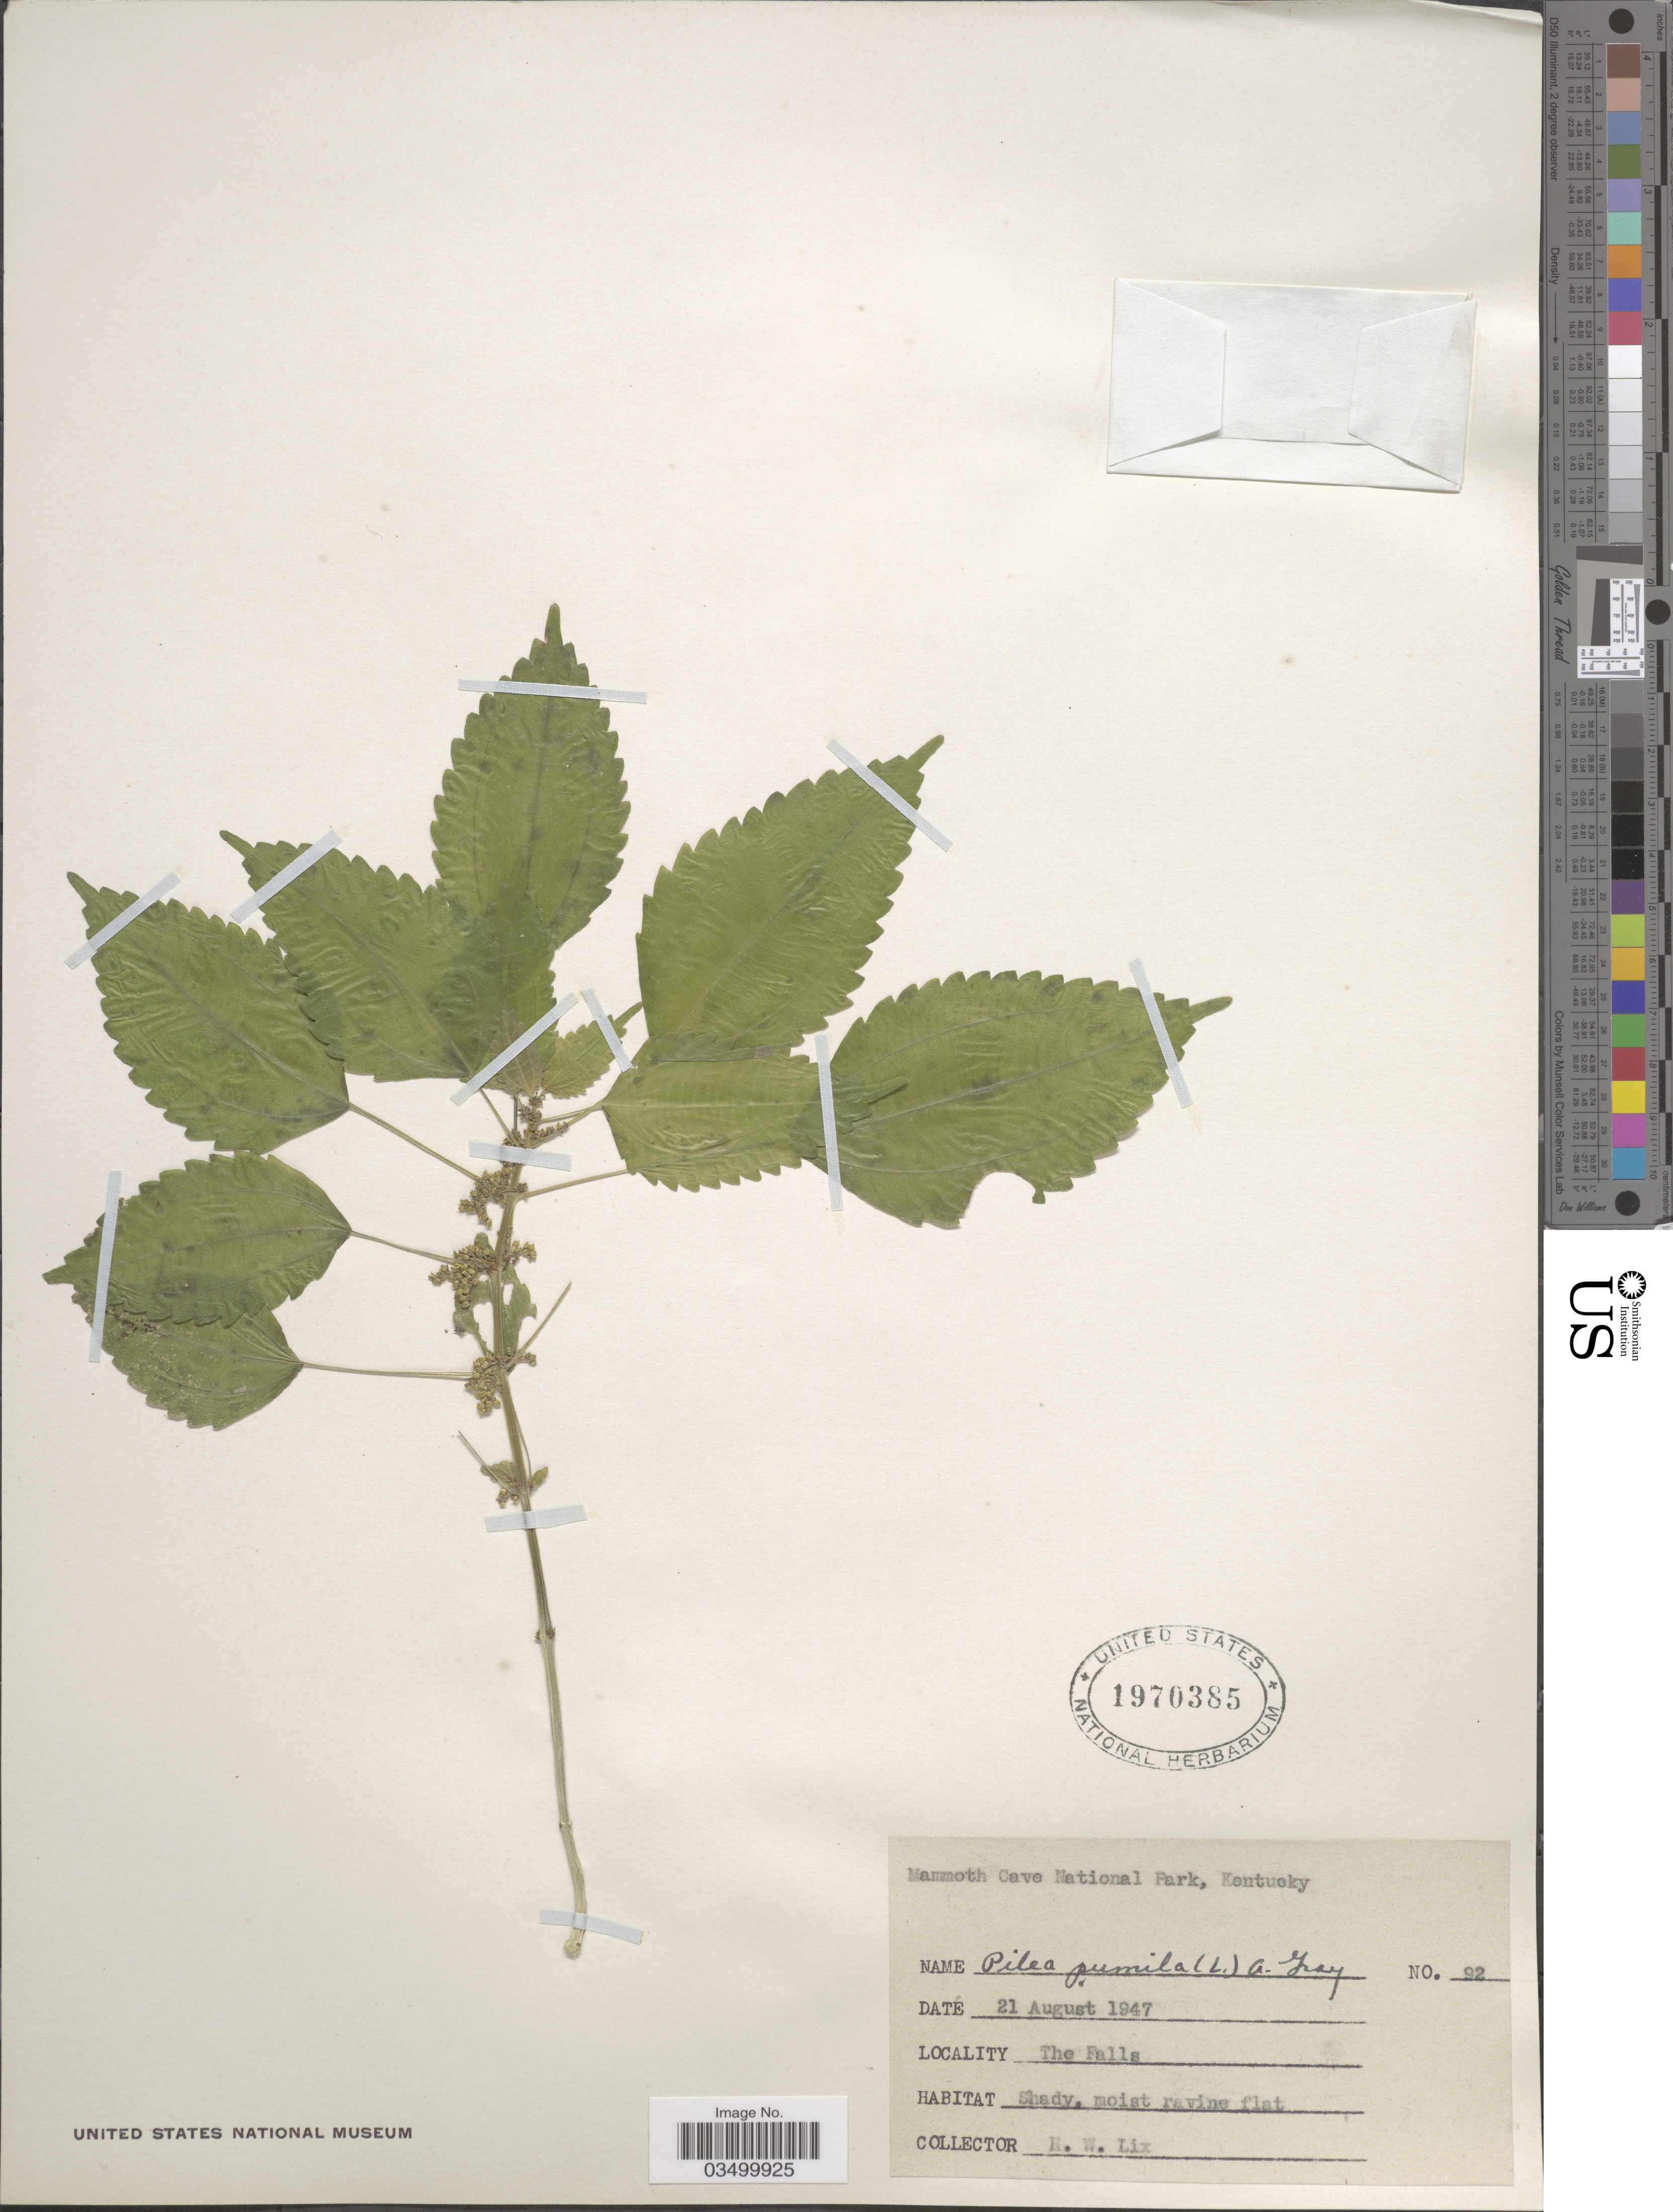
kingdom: Plantae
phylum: Tracheophyta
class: Magnoliopsida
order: Rosales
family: Urticaceae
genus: Pilea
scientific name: Pilea pumila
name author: (L.) A. Gray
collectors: H. W. Lix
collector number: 92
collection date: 1947-08-21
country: United States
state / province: Kentucky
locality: Mammoth Cave National Park. The Falls.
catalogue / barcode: US 1970385